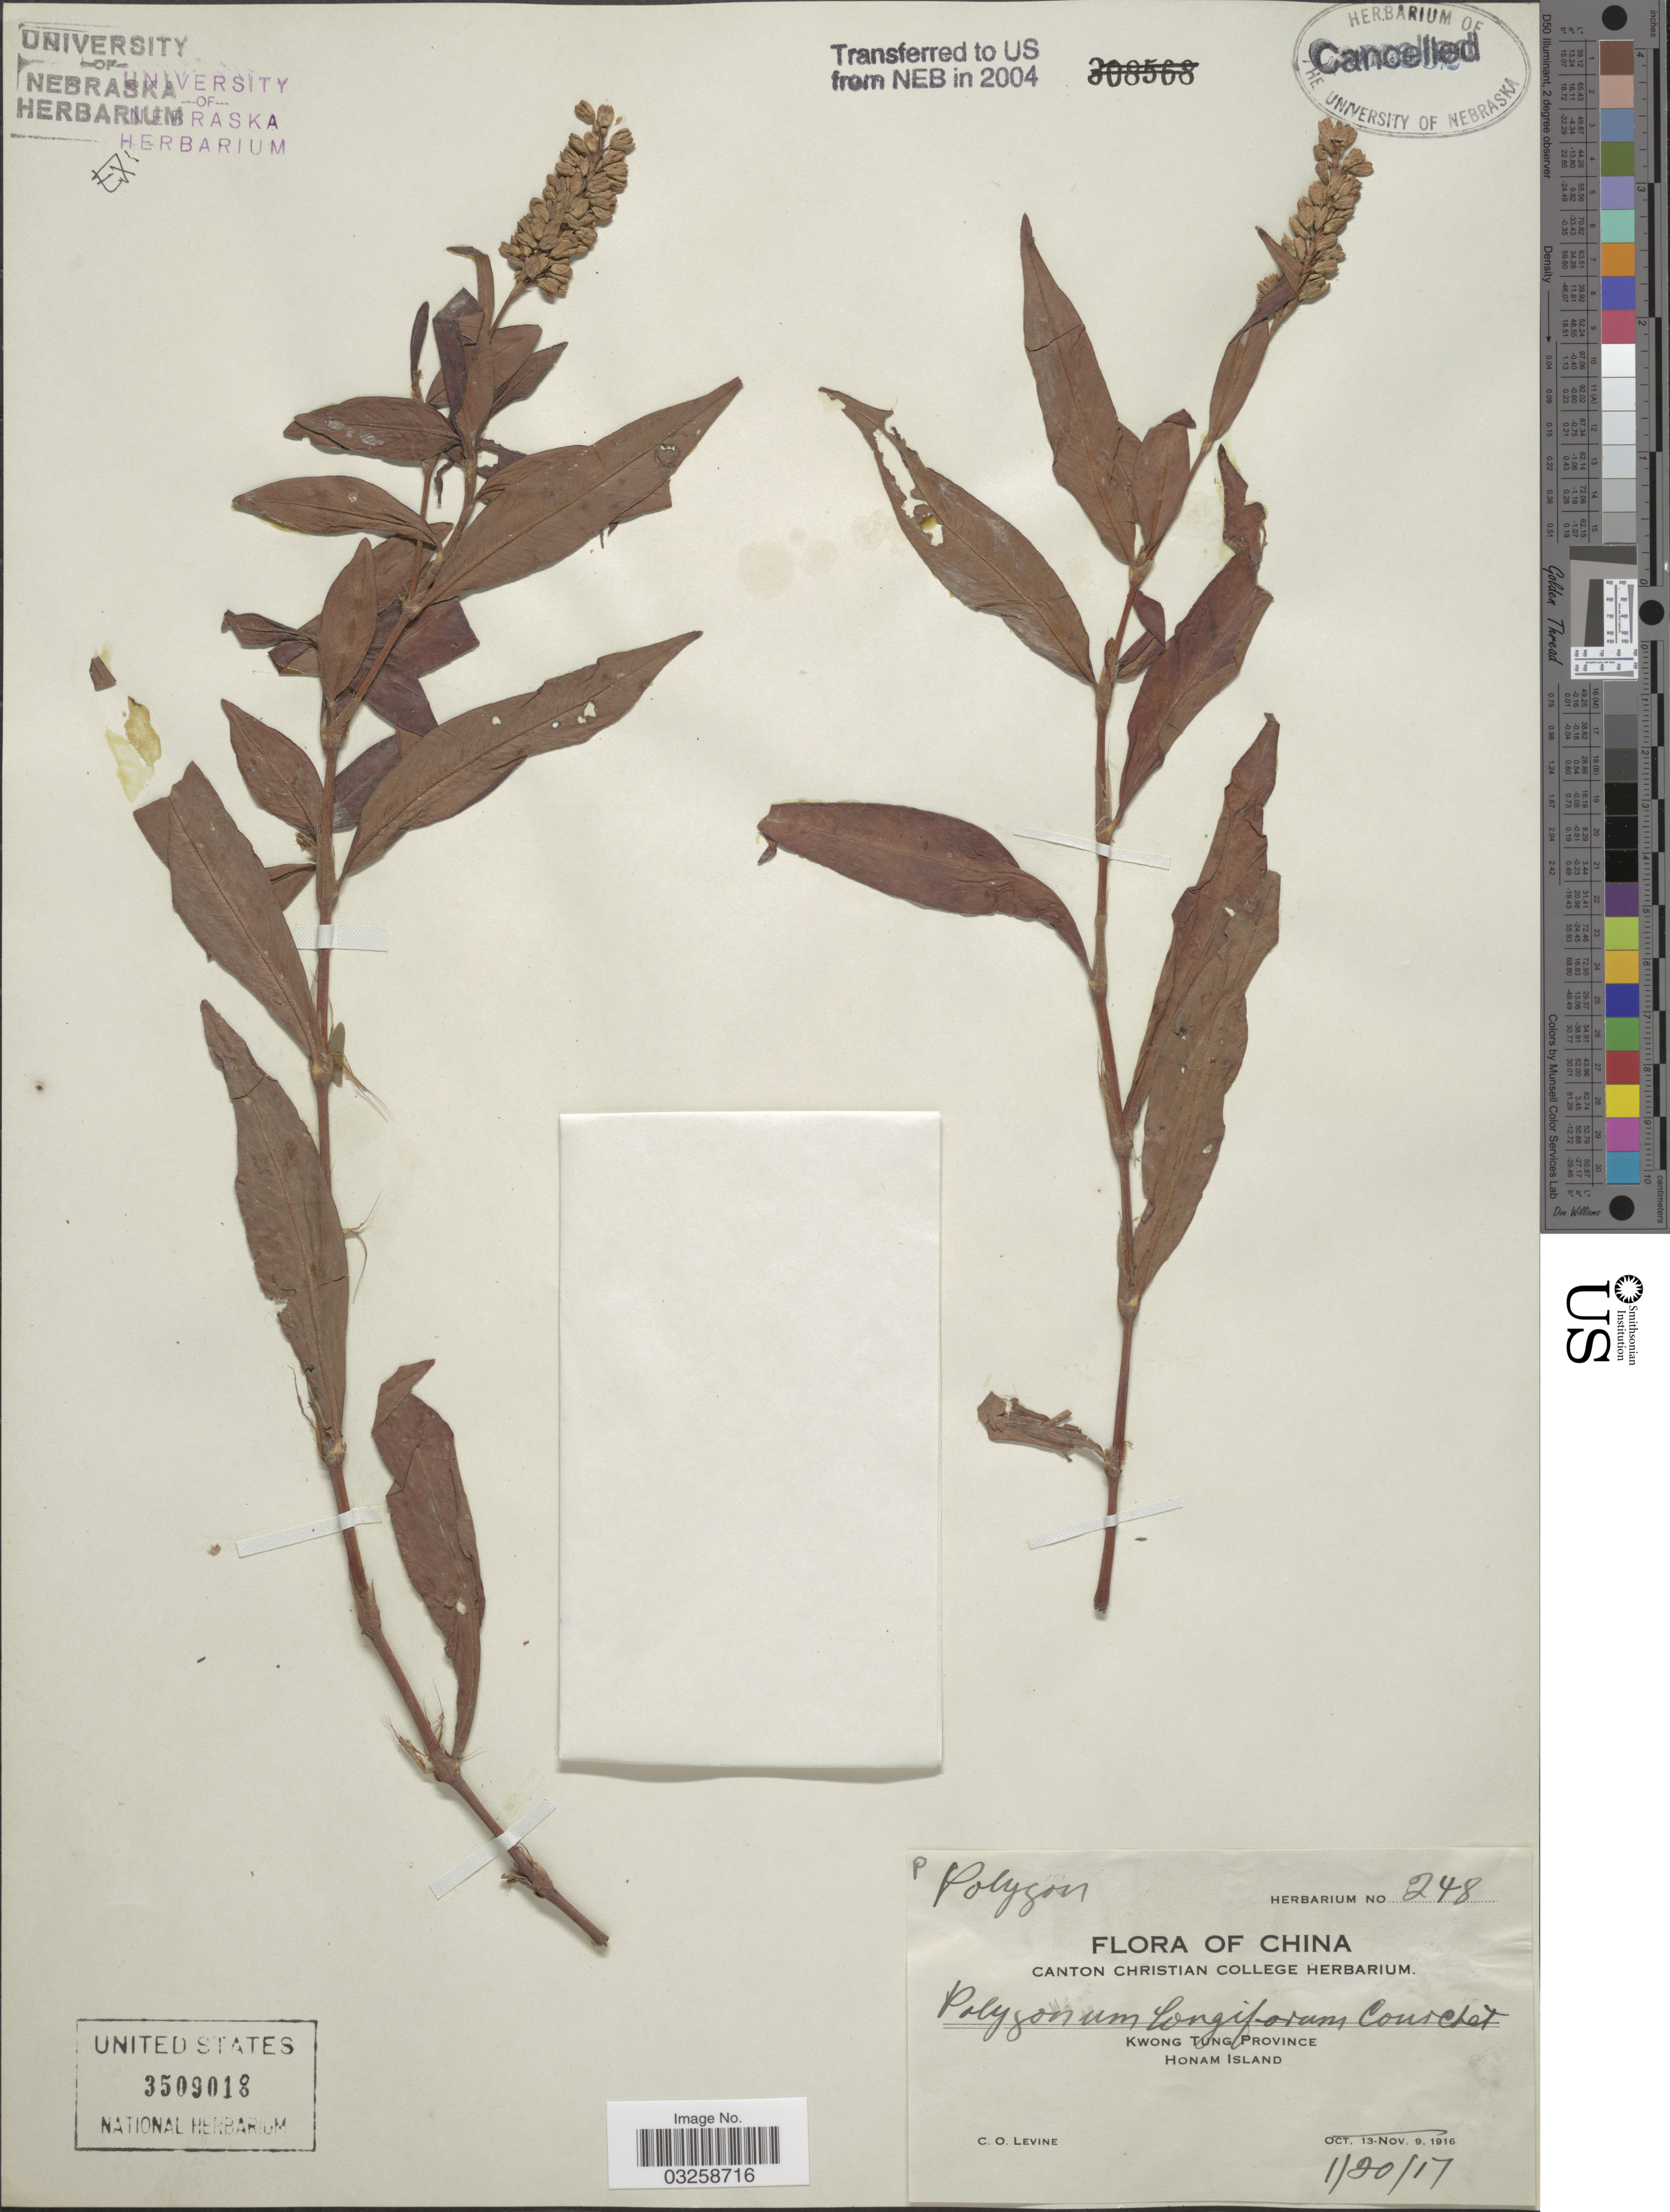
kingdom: Plantae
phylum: Tracheophyta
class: Magnoliopsida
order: Caryophyllales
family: Polygonaceae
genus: Polygonum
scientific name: Polygonum longiflorum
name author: Courchet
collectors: C. O. Levine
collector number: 248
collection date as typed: Transcribed d/m/y: 20/1/17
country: China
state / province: Guangdong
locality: Kwong Tung Province. Honam Island.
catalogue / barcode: US 3509018